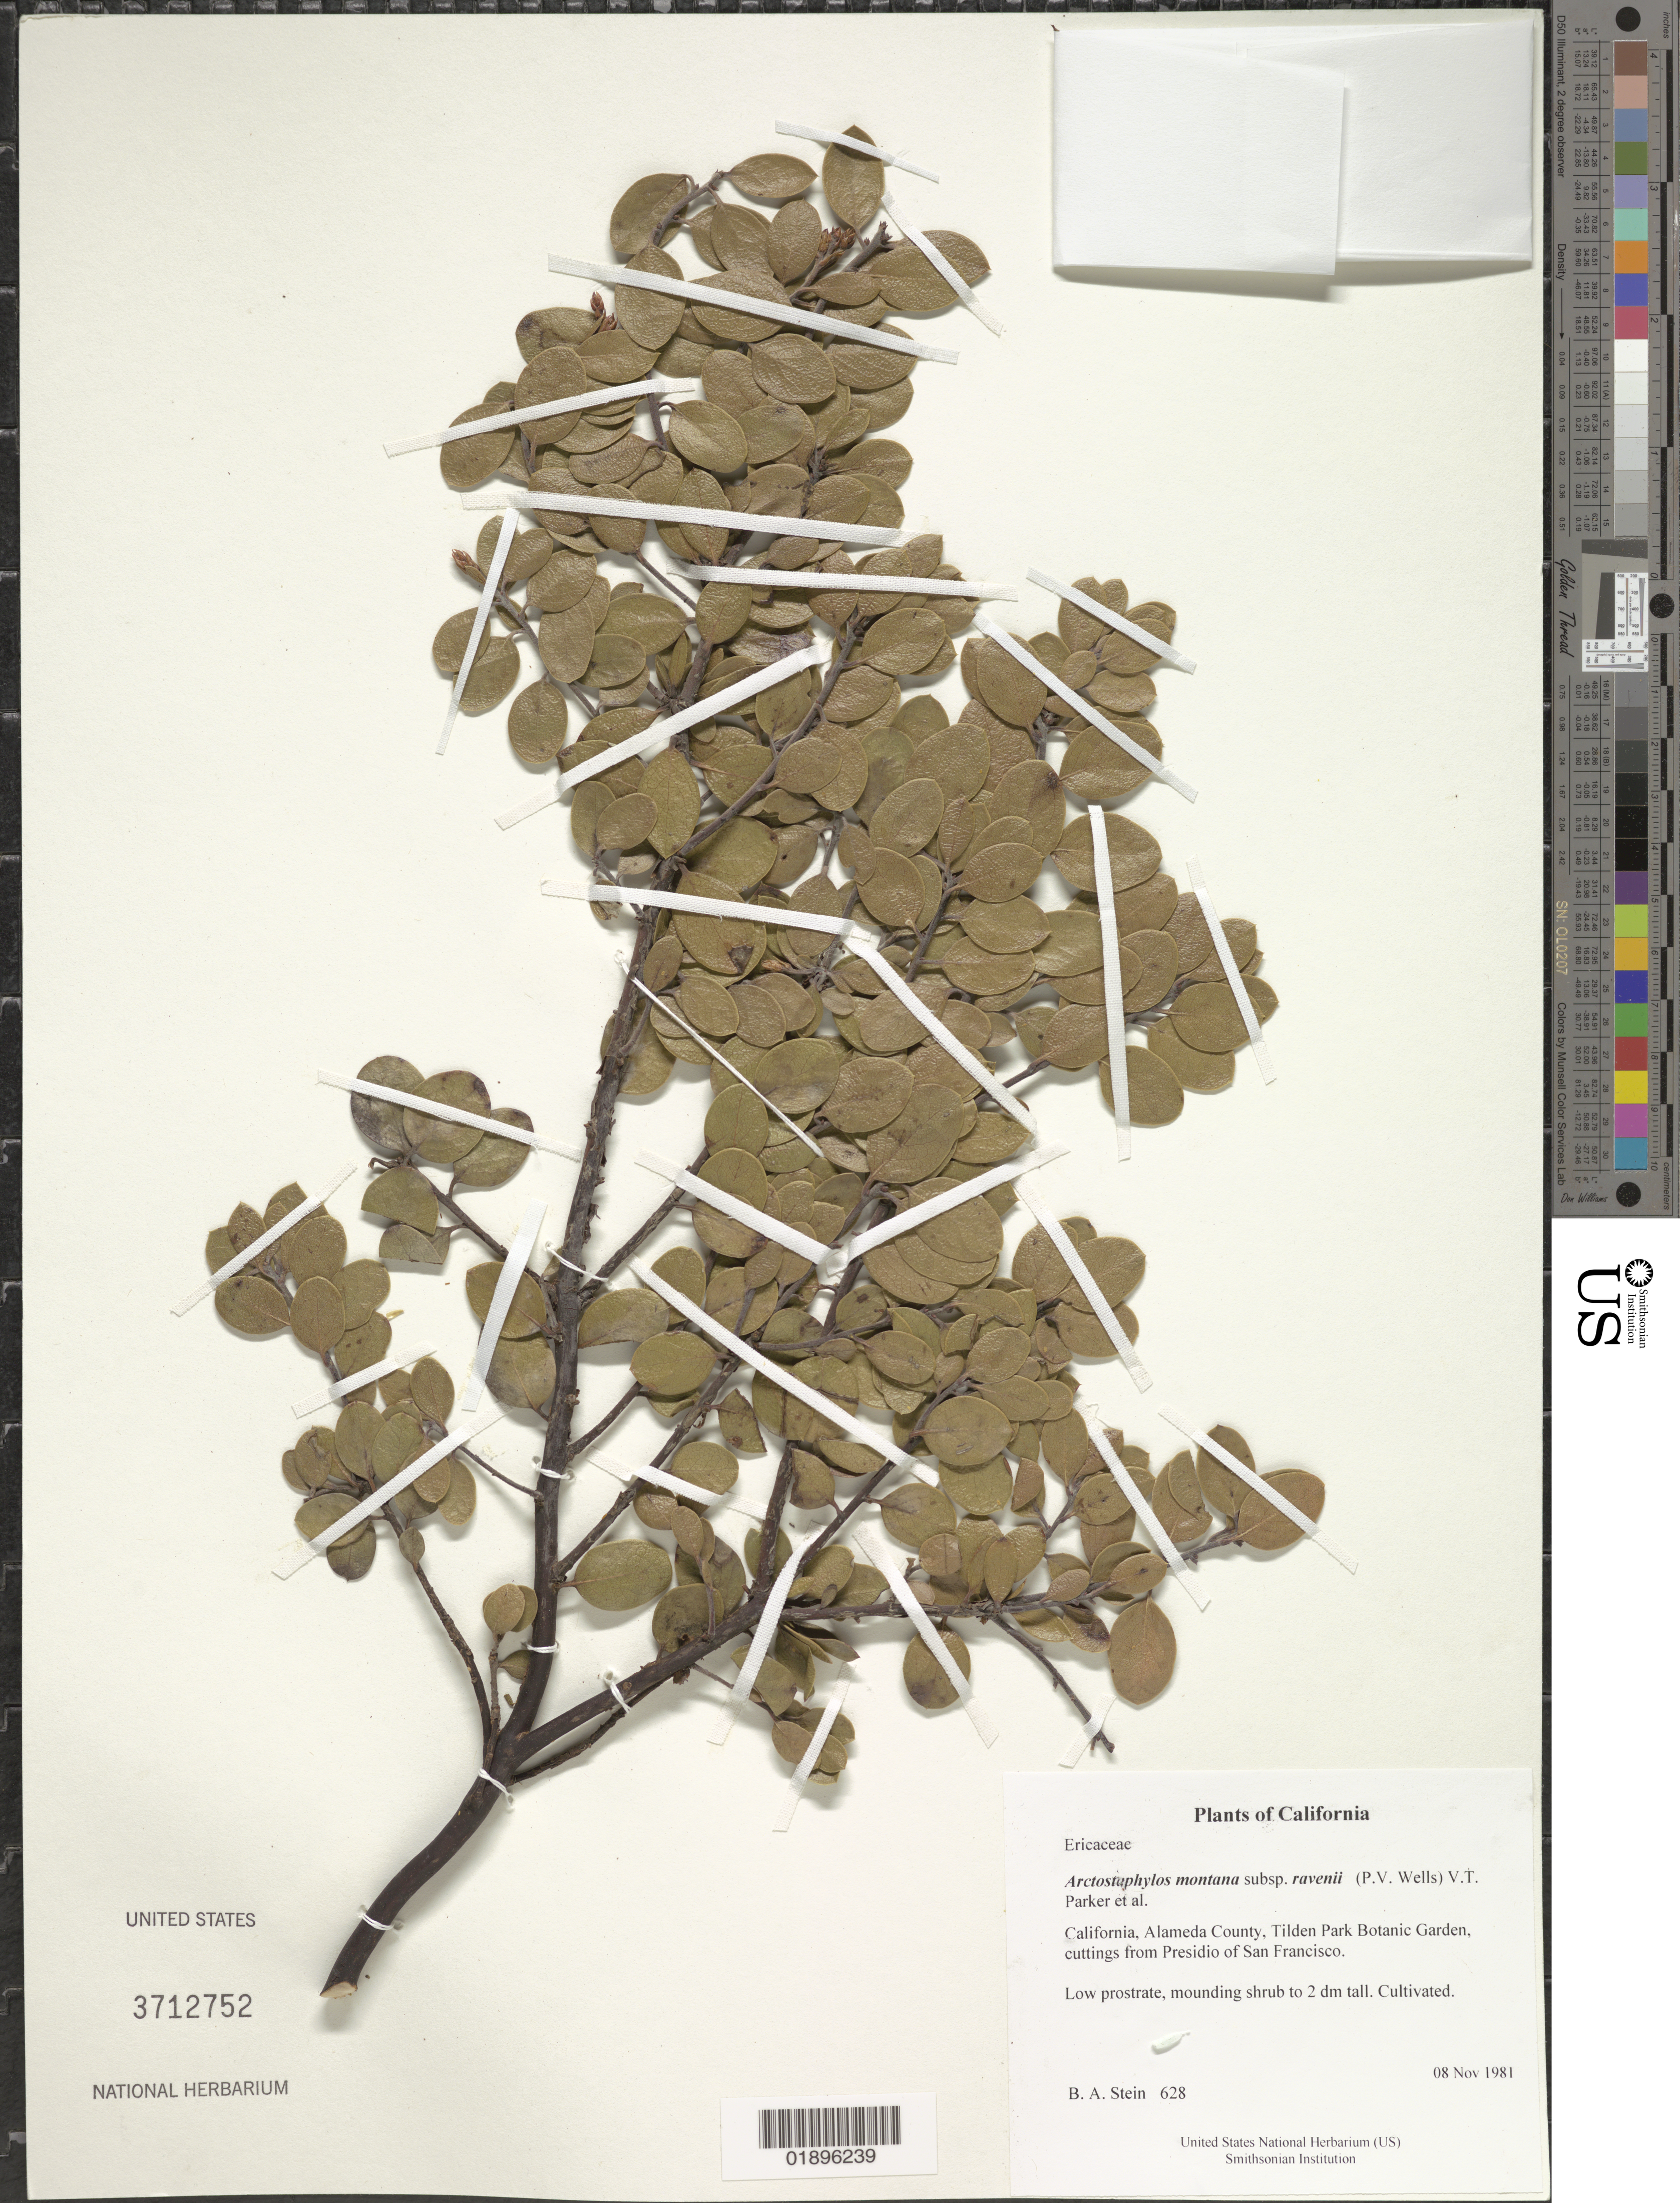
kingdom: Plantae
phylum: Tracheophyta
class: Magnoliopsida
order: Ericales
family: Ericaceae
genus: Arctostaphylos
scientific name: Arctostaphylos hookeri subsp. ravenii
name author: (Roof) P.V. Wells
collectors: B. A. Stein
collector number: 628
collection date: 1981-11-08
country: United States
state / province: California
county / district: Alameda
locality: Tilden Park Botanic Garden, cuttings from Presidio of San Francisco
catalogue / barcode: US 3712752